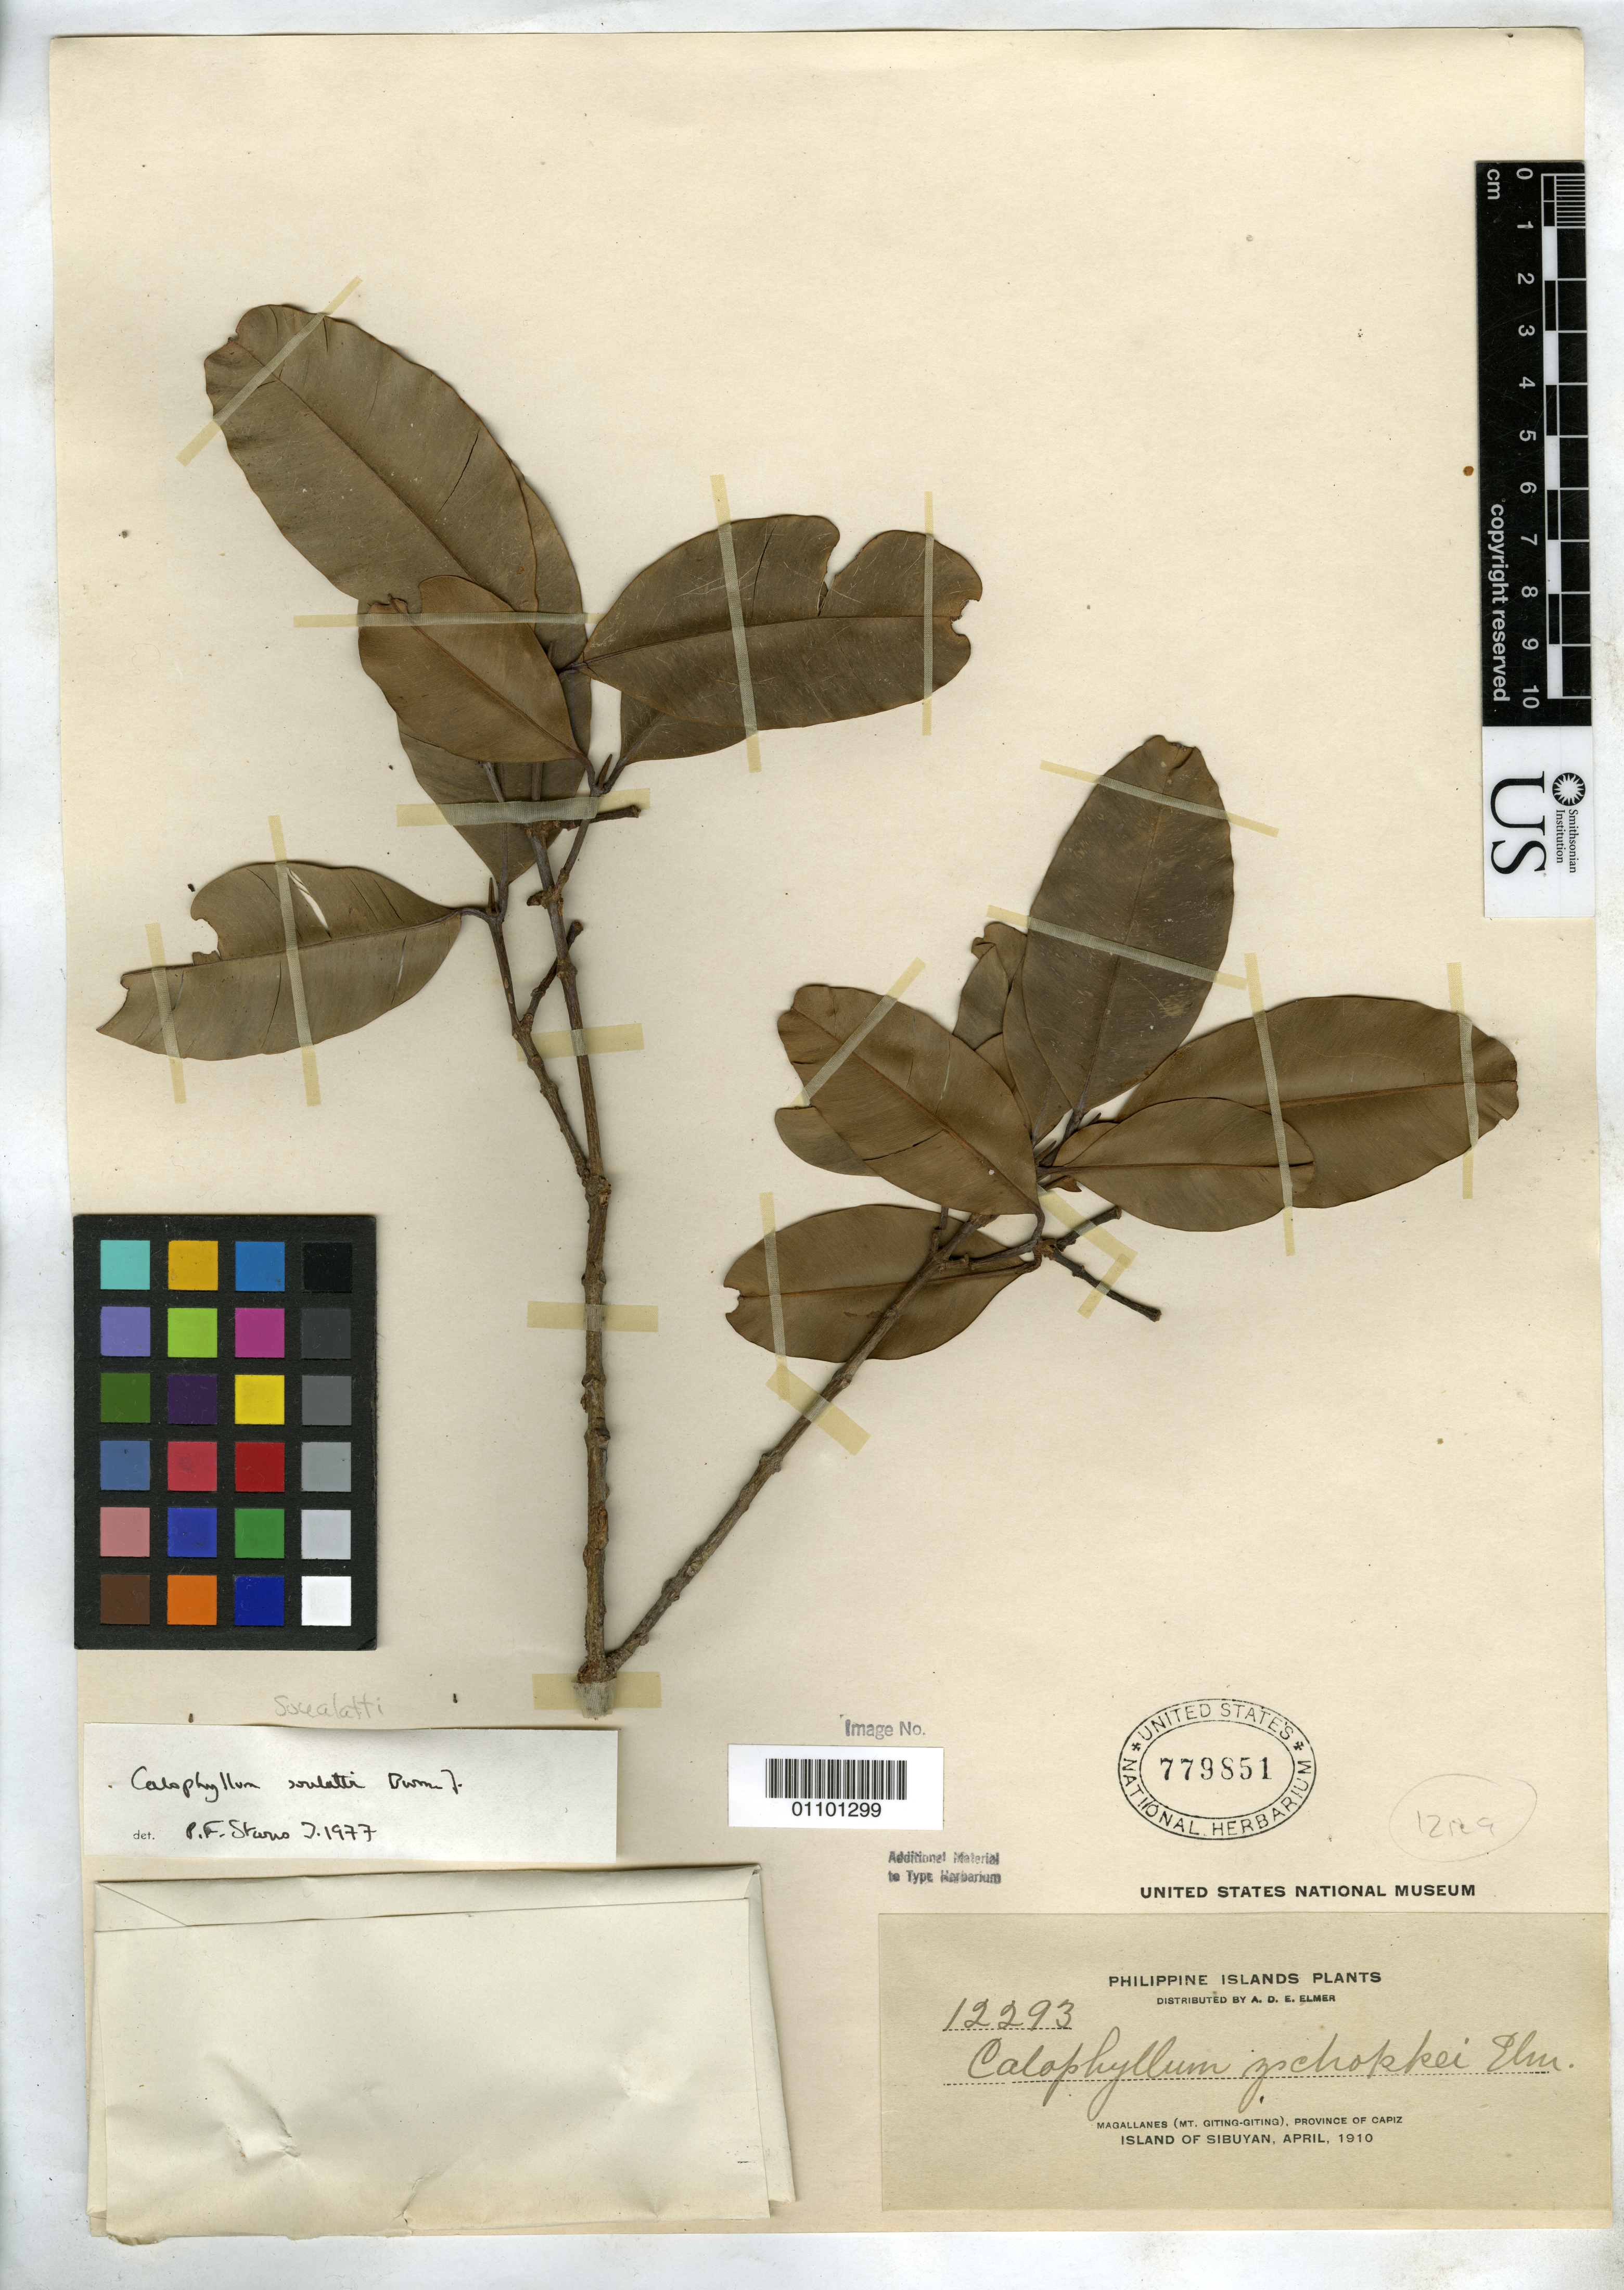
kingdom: Plantae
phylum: Tracheophyta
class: Magnoliopsida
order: Malpighiales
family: Calophyllaceae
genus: Calophyllum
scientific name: Calophyllum zschokkei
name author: Elmer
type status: Syntype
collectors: A. D. E. Elmer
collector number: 12293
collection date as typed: Apr 1910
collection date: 1910-04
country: Philippines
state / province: Western Visayas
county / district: Capiz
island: Sibuyan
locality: Magallanes, Mt. Giting-Giting.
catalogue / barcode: US 779851